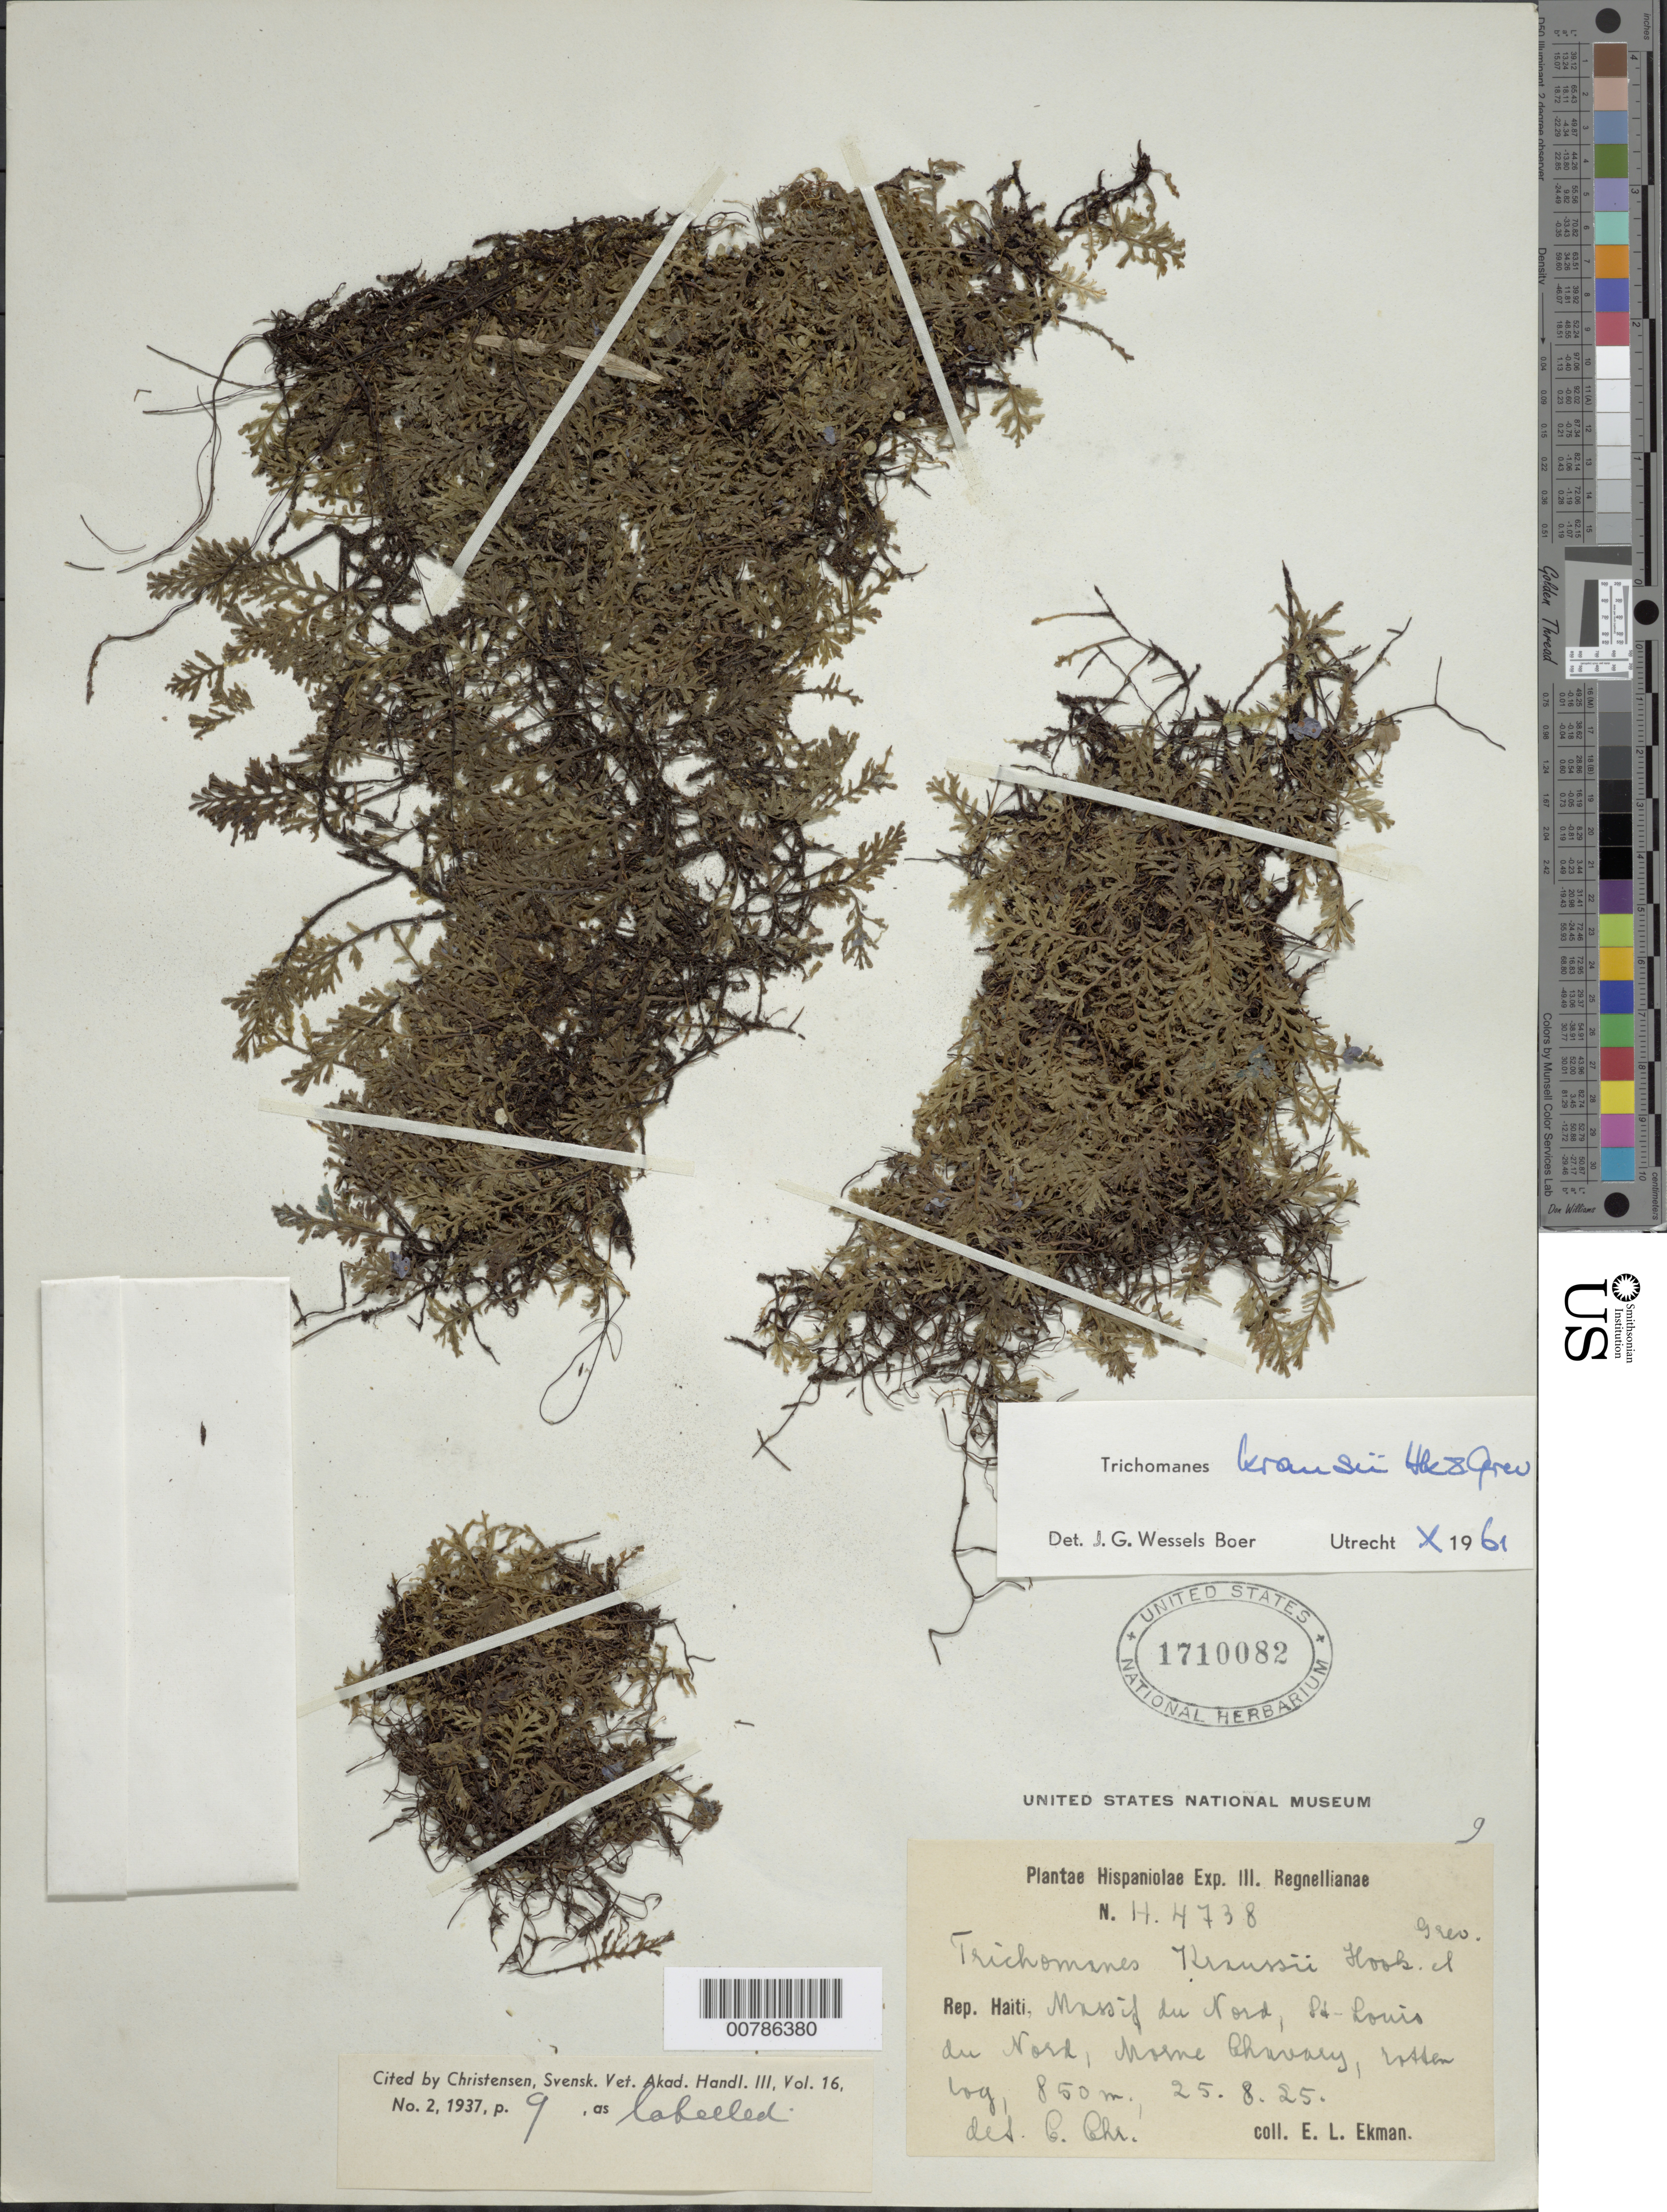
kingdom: Plantae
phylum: Tracheophyta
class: Polypodiopsida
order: Hymenophyllales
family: Hymenophyllaceae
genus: Didymoglossum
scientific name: Didymoglossum kraussii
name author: (Hook. & Grev.) C. Presl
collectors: E. L. Ekman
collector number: H 4738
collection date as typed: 25 Aug 1925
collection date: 1925-08-25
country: Haiti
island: Hispaniola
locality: Massif du Nord, St. Louis du Nord, Morne Chavary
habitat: Rotton log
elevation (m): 850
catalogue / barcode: US 1710082